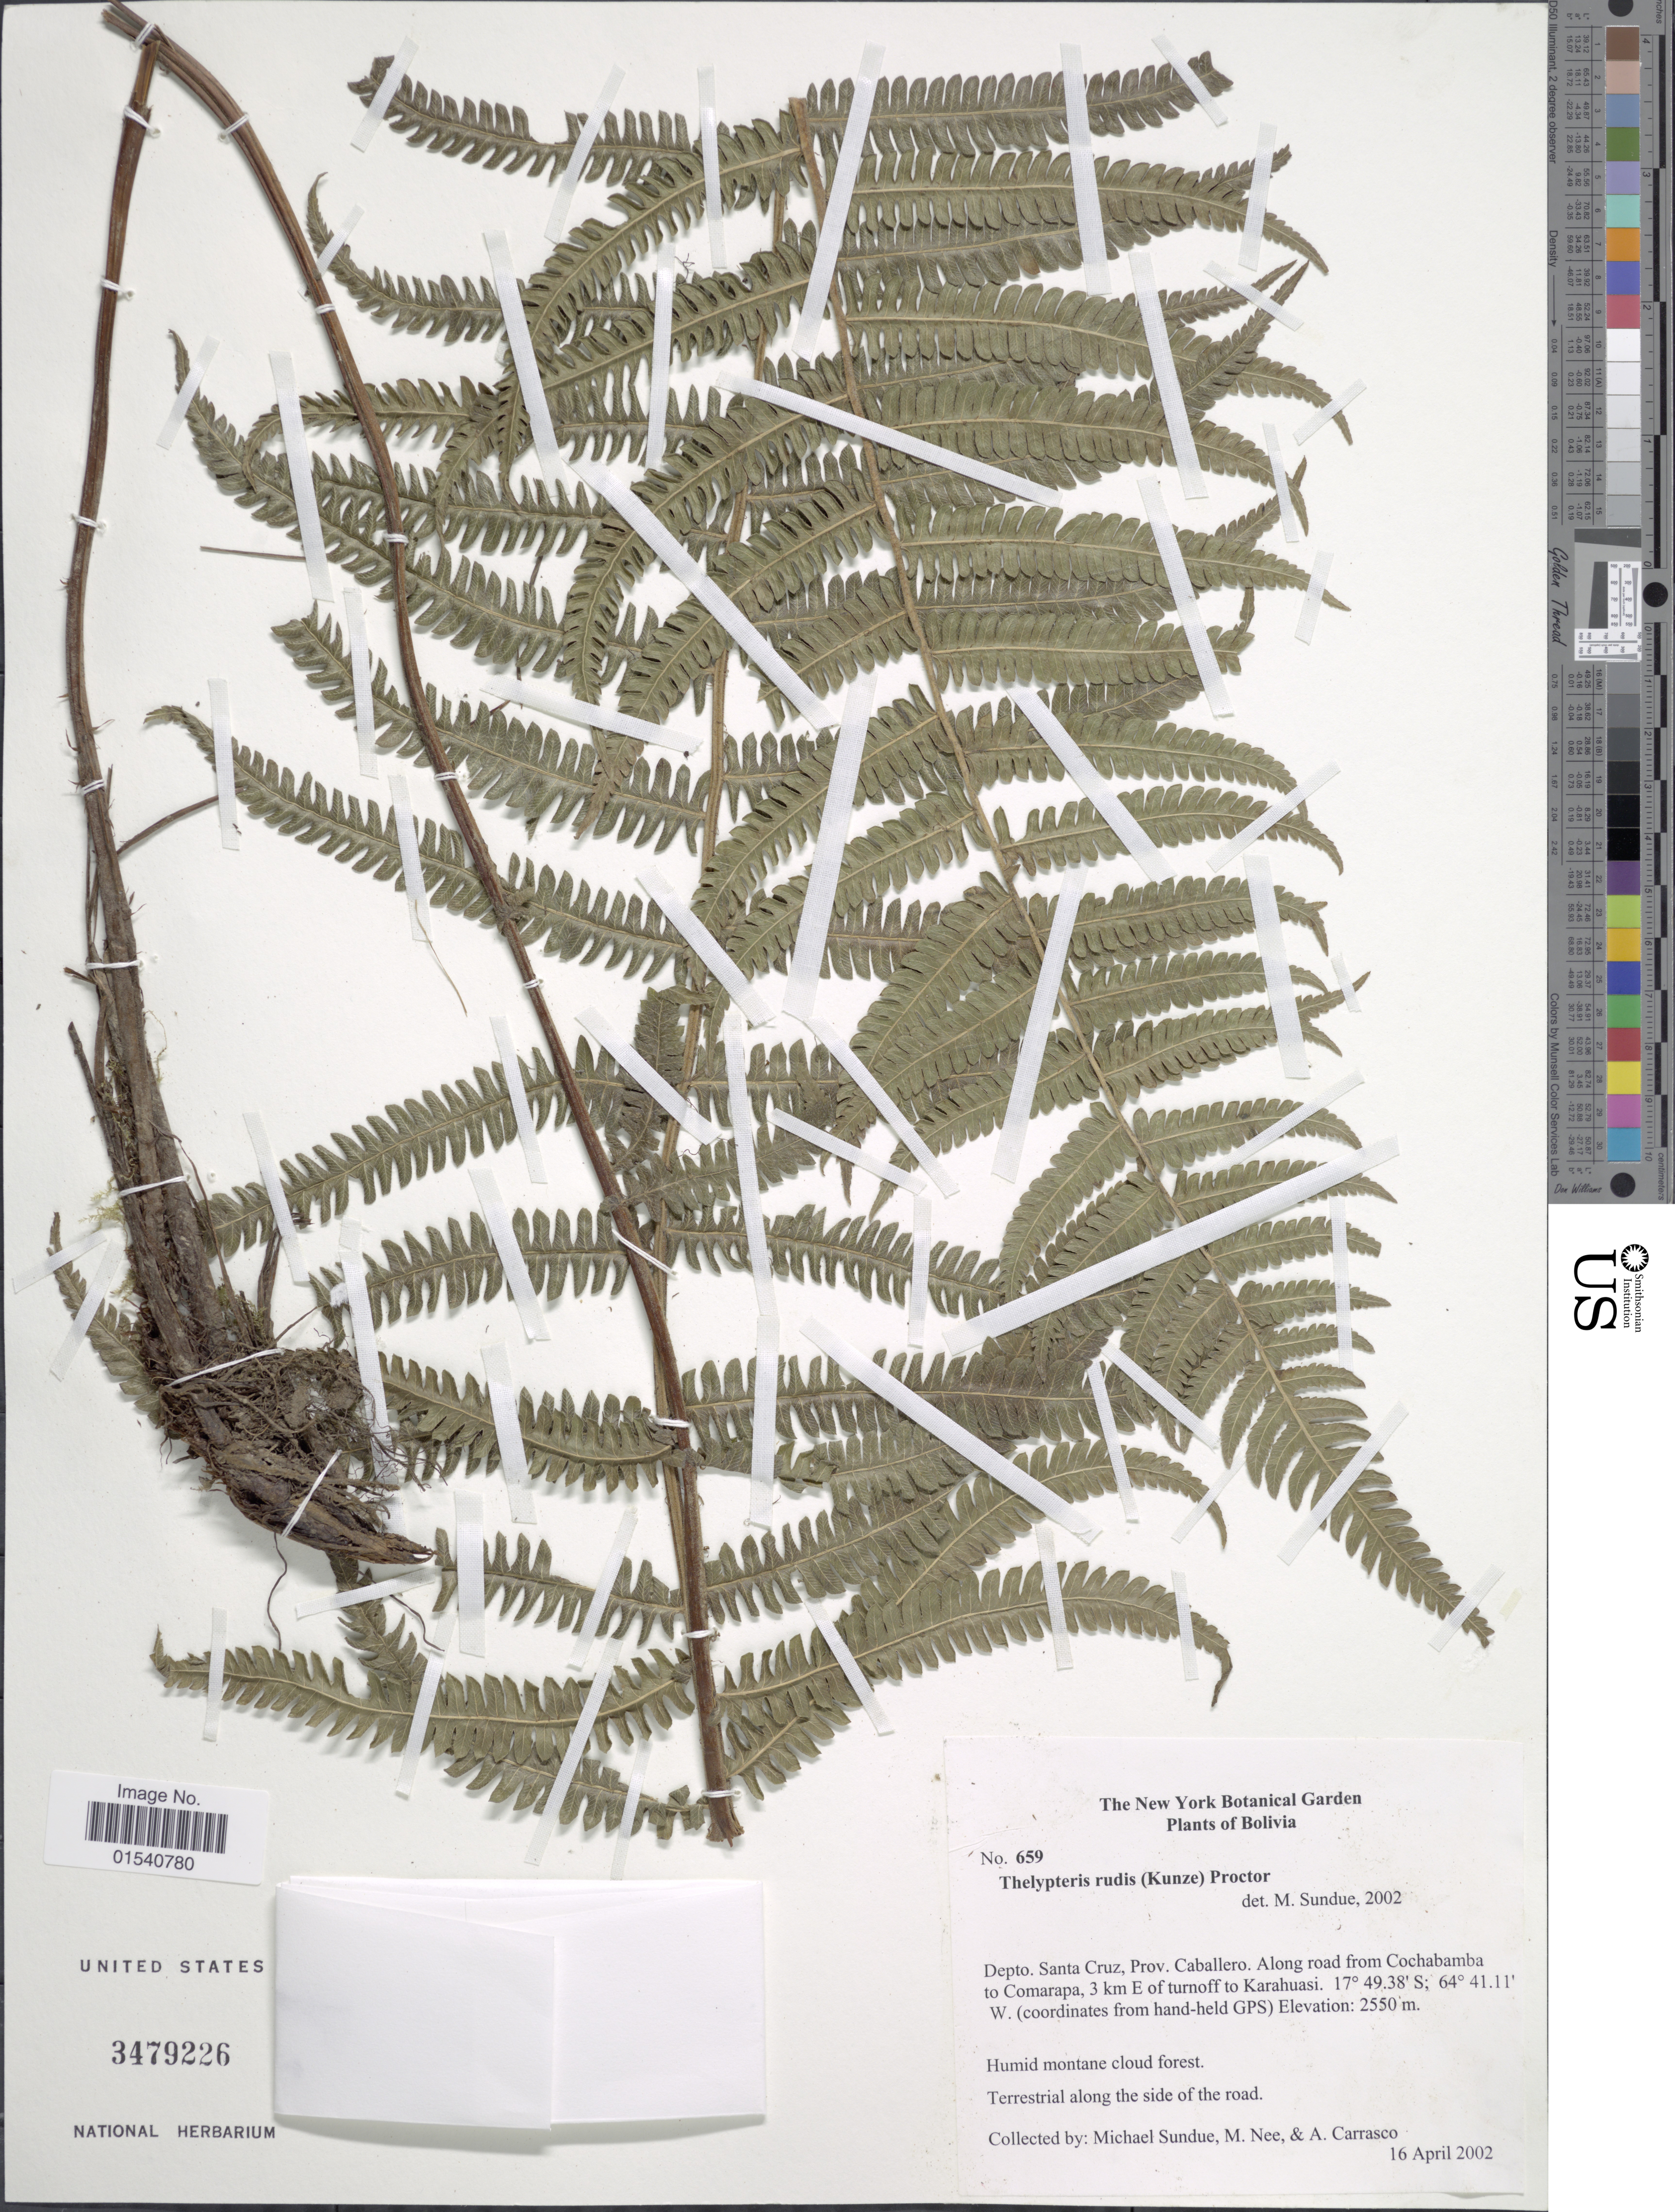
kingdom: Plantae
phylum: Tracheophyta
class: Polypodiopsida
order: Polypodiales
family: Thelypteridaceae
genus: Amauropelta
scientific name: Amauropelta rudis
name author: (Kunze) Pic. Serm.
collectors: M. Sundue, M. Nee & A. Carrasco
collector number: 659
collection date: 2002-04-16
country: Bolivia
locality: Depto. Sanra Cruz, Prov. Caballero. Along road from Cochabamba to Comarapa, 3 km E of turnoff to Karahuasi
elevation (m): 2550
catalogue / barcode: US 3479226